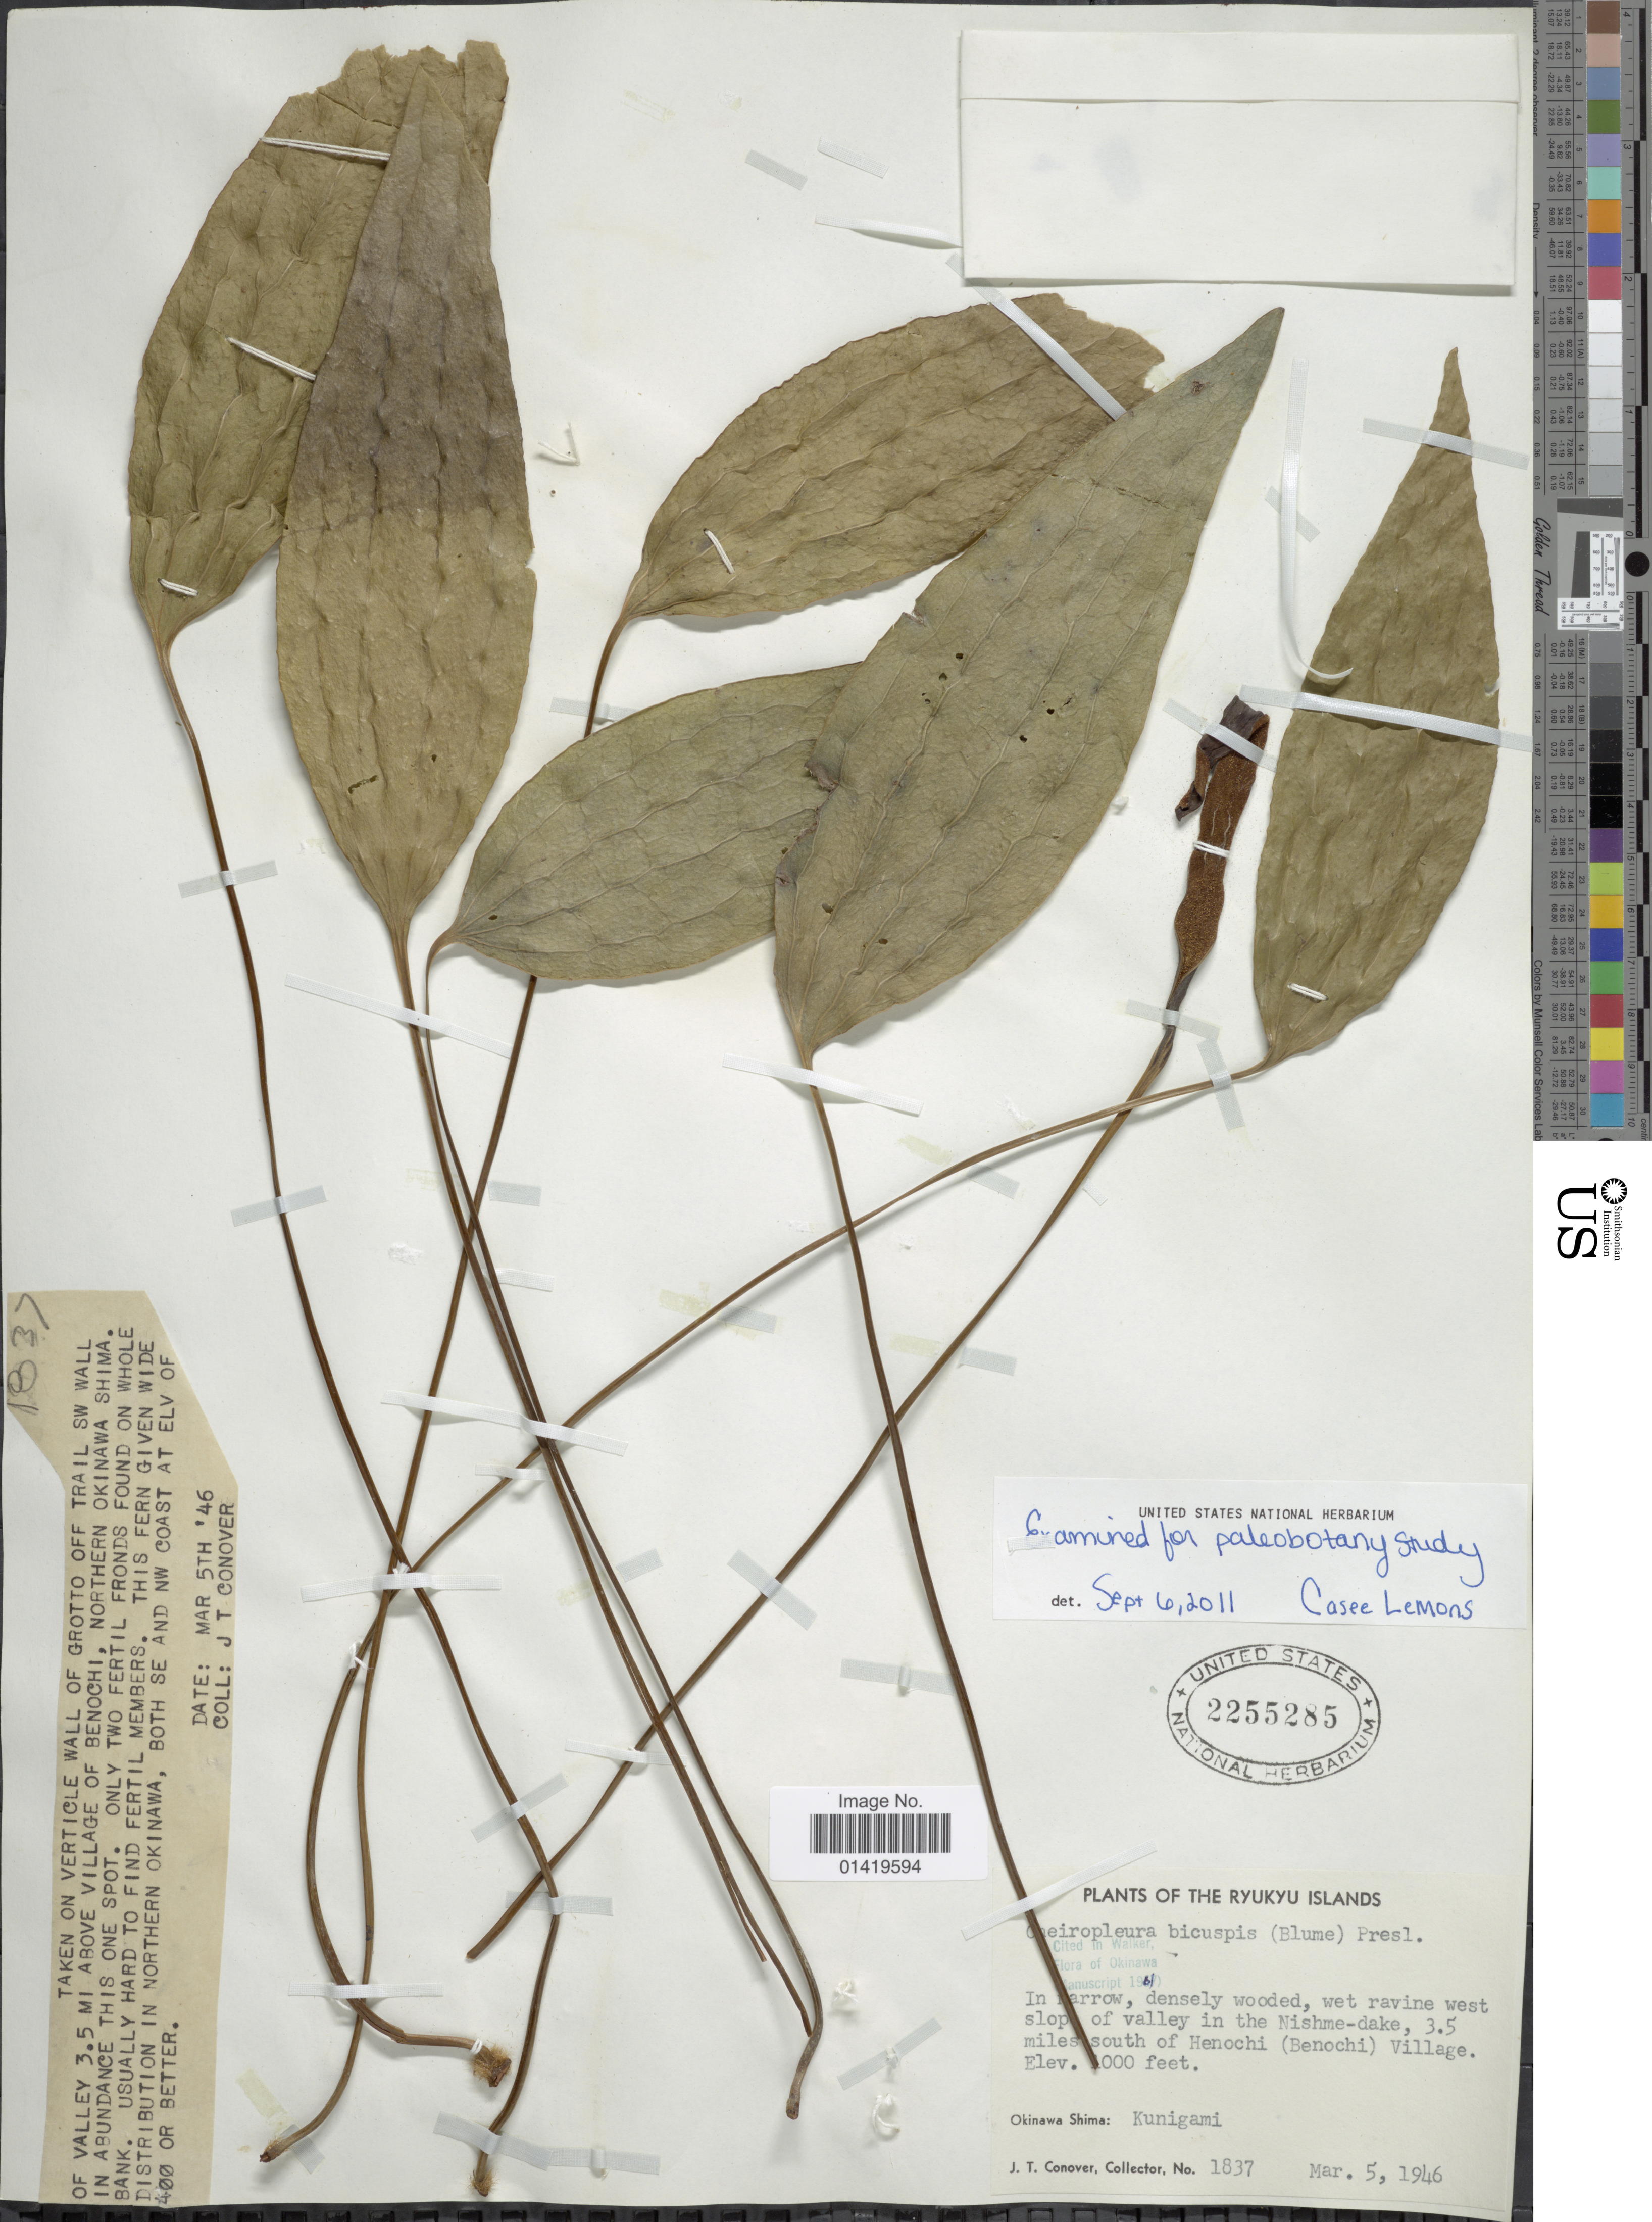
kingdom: Plantae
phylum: Tracheophyta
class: Polypodiopsida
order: Gleicheniales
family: Dipteridaceae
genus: Cheiropleuria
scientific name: Cheiropleuria bicuspis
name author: (Blume) C. Presl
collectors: J. T. Conover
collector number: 1837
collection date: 1946-03-05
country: Japan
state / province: Okinawa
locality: Ryukyu Islands. In narrow, densely wooded, wet ravine west slope of valley in the Nishme-dake, 3.5 miles south of Henochi (Benochi) Village. Okinawa Shima: Kunigami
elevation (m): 305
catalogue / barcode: US 2255285